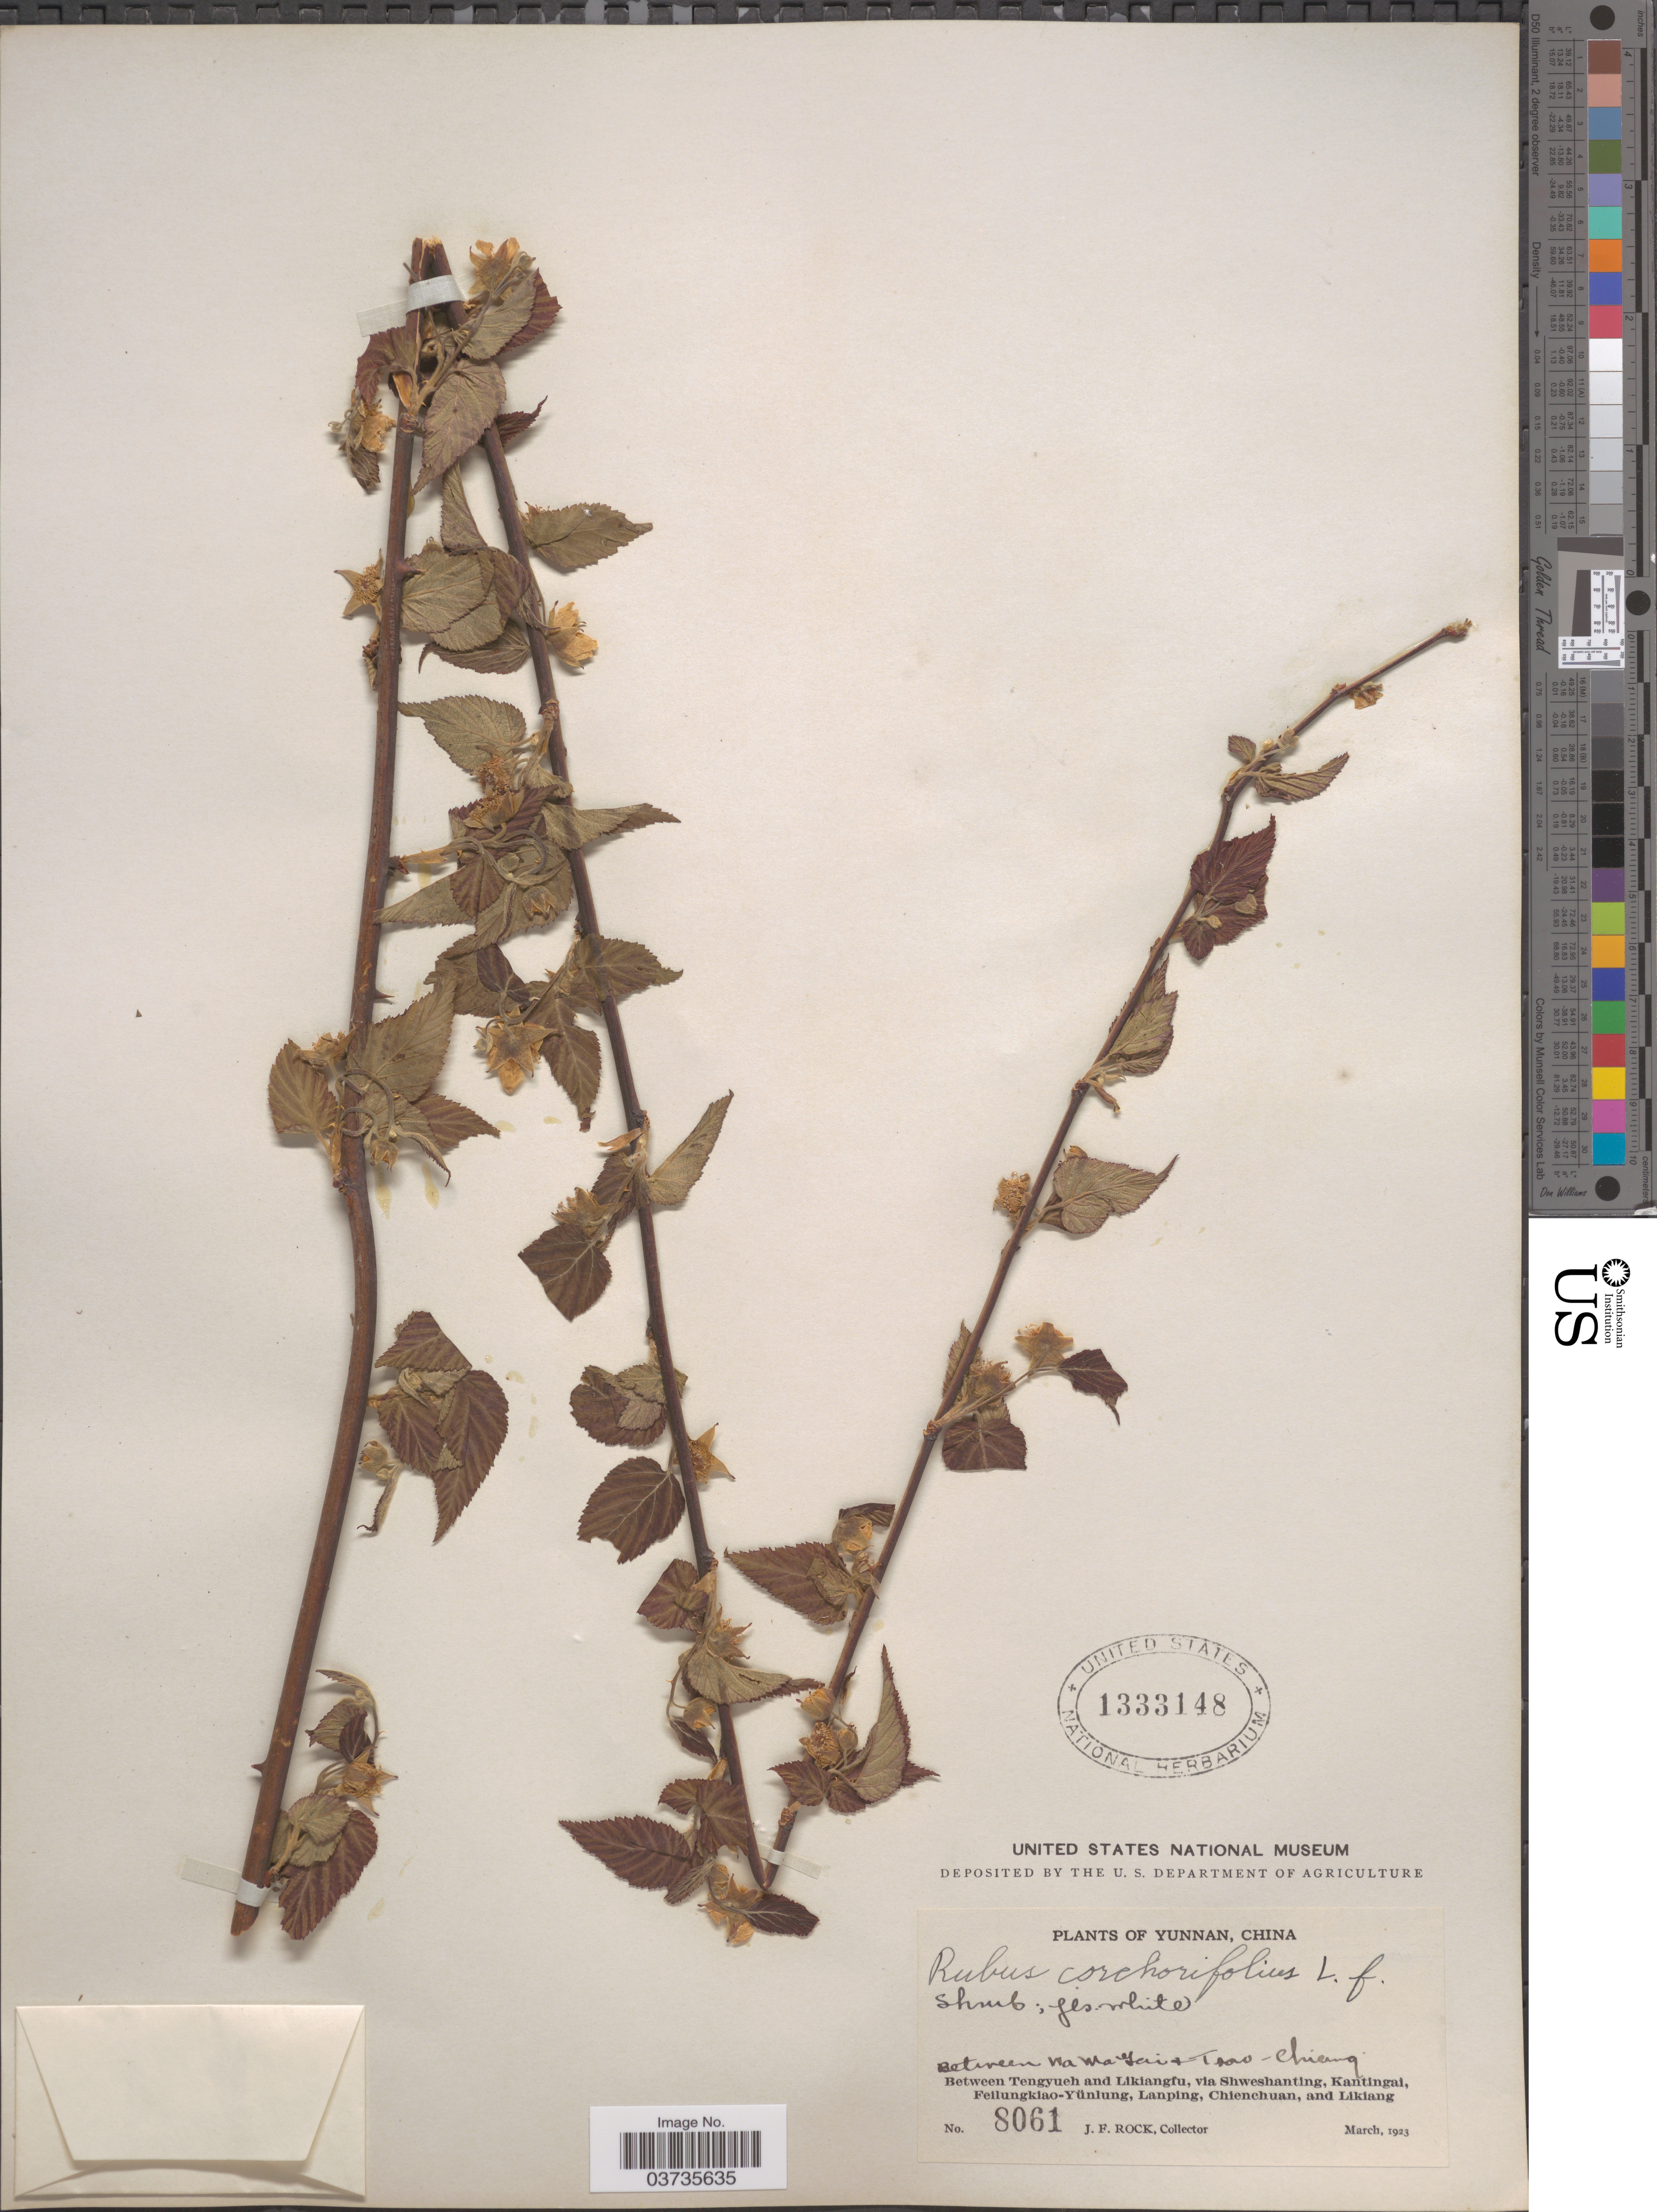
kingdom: Plantae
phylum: Tracheophyta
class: Magnoliopsida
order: Rosales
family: Rosaceae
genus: Rubus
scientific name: Rubus corchorifolius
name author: L. f.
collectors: J. Rock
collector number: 8061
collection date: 1923-03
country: China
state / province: Yunnan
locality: Between Wa Wa Yai [interpreted] & Tsao-Chiang. Between Tengyueh and Likiangfu, via Shweshanting, Kantingai, Feilungkiao-Yünlung, Lanping, Chienchuan, and Likiang.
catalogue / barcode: US 1333148